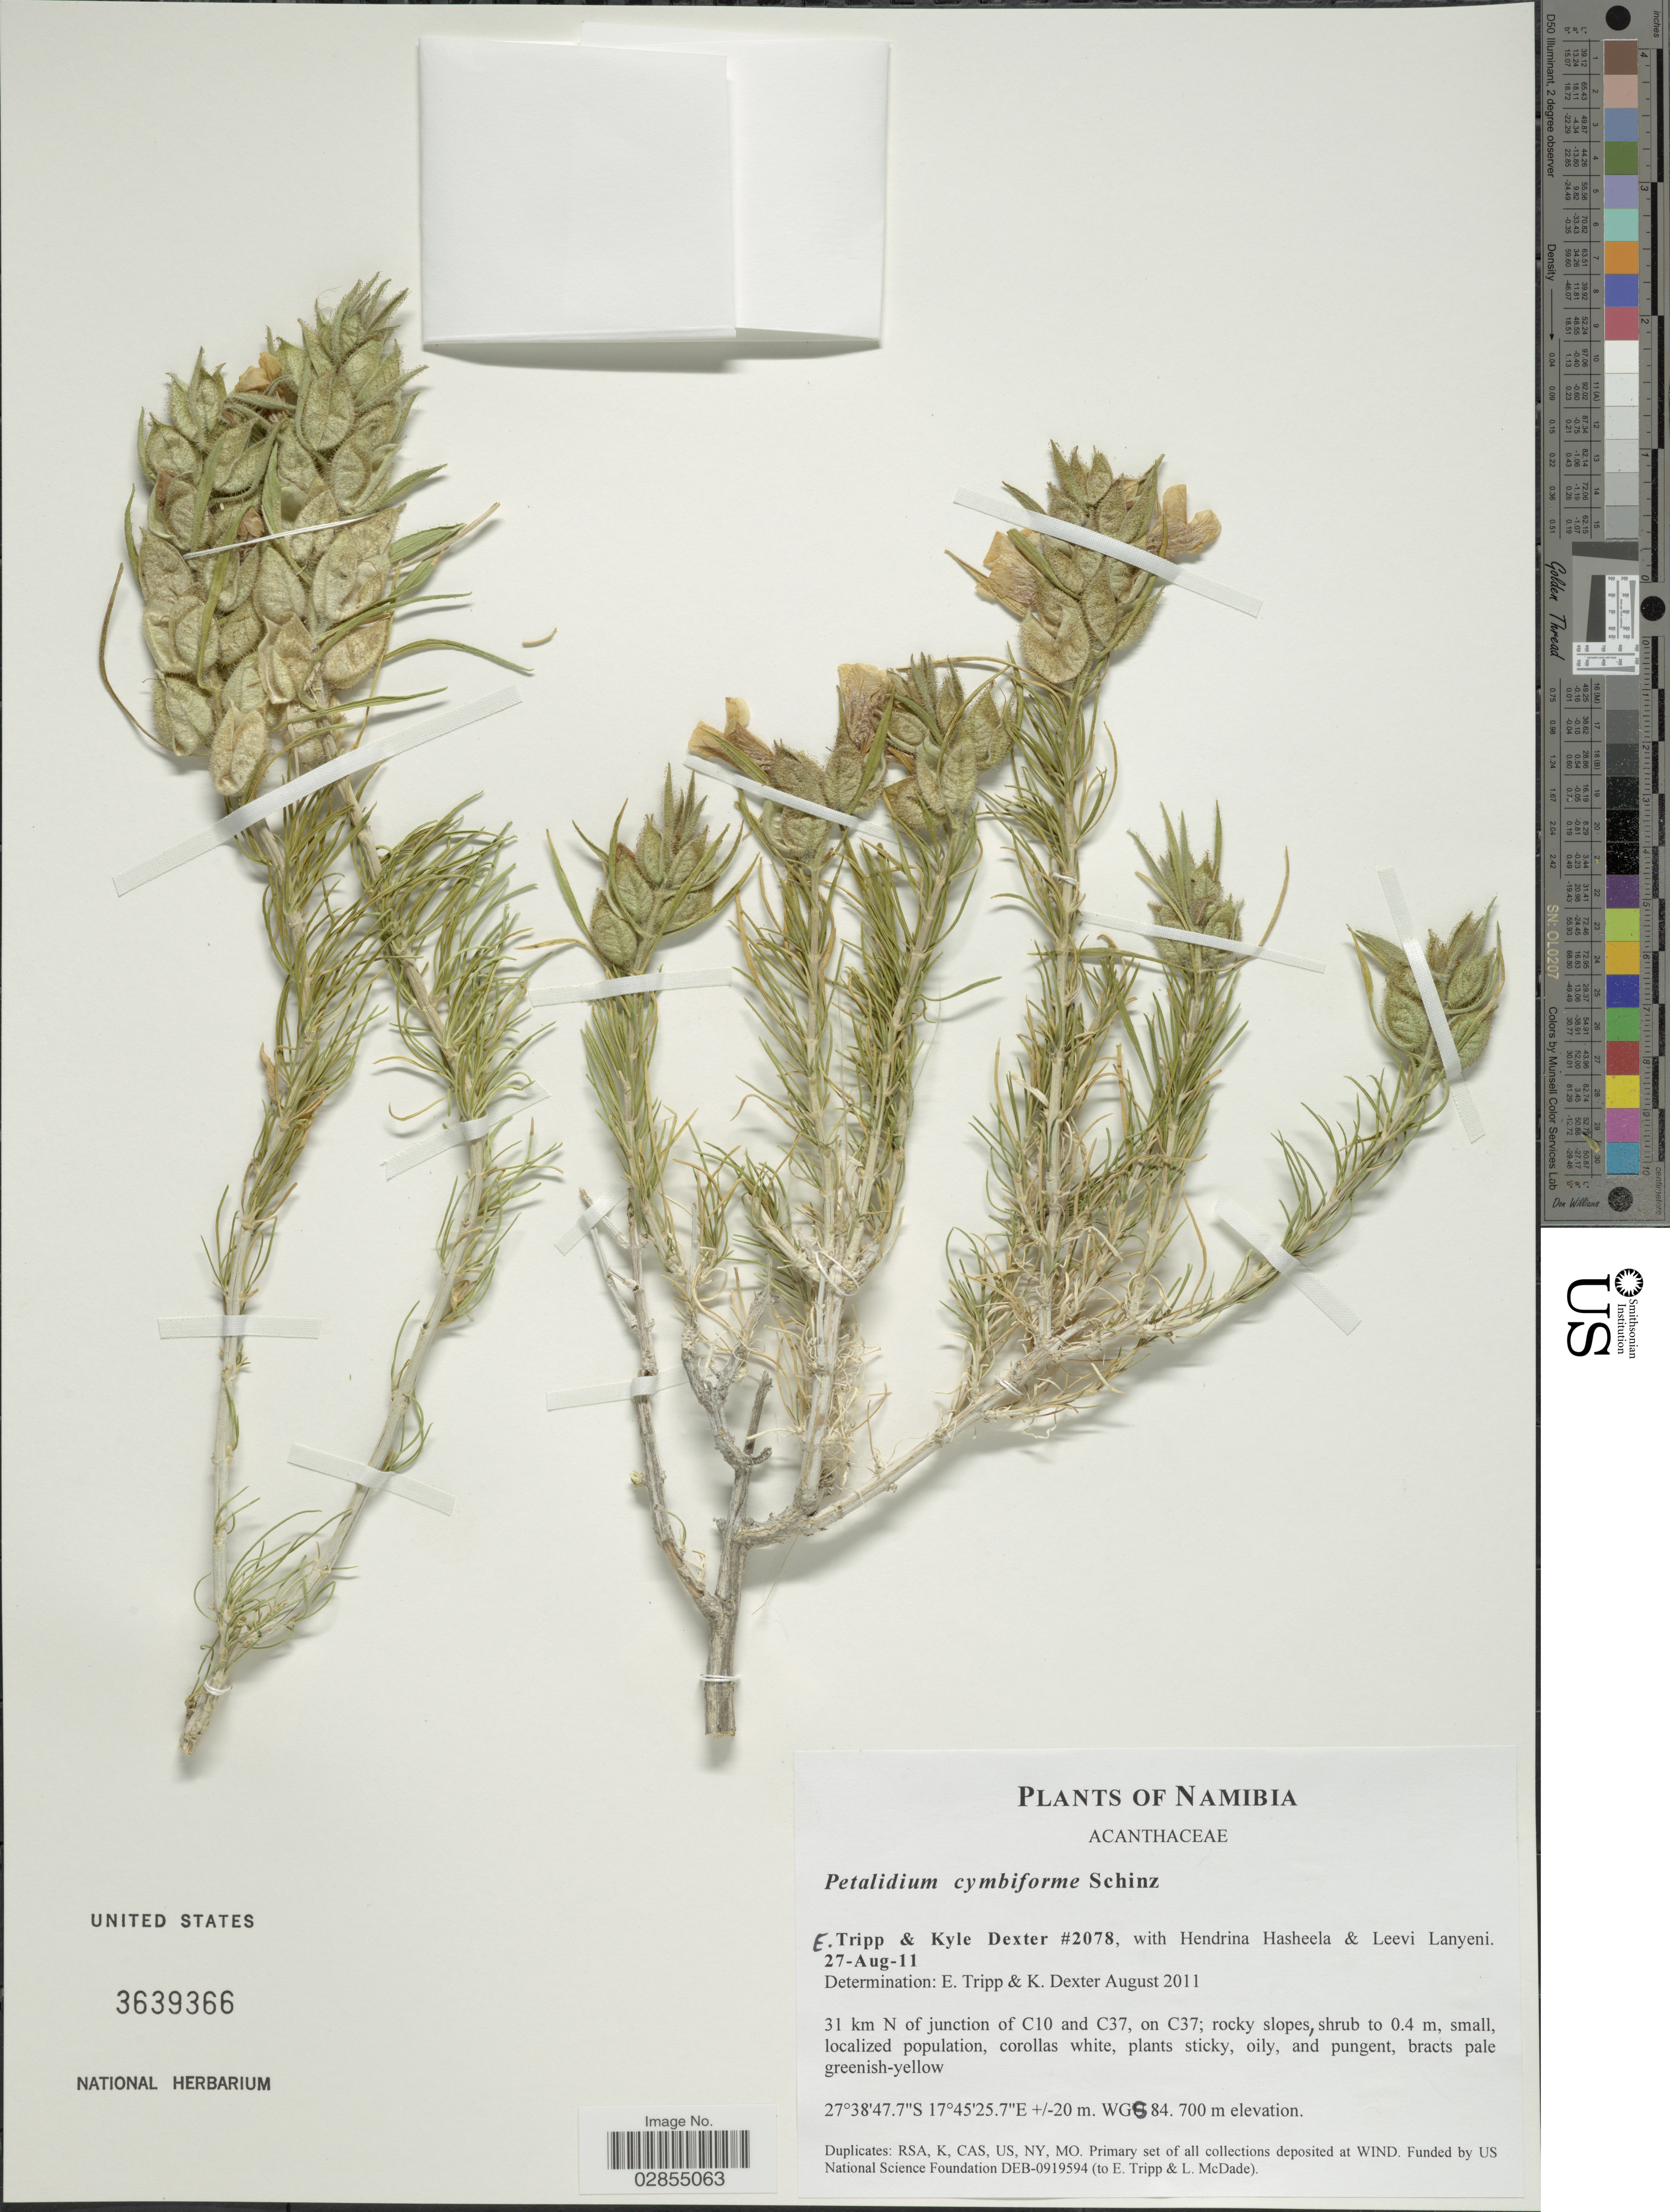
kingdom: Plantae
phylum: Tracheophyta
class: Magnoliopsida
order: Lamiales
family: Acanthaceae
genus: Petalidium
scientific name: Petalidium cymbiforme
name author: Schinz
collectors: E. Tripp, K. Dexter, H. Hasheela & L. Lanyeni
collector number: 2078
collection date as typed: Transcribed d/m/y: 27/8/11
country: Namibia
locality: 31 km N of junction of C10 and C37, on C37.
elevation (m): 700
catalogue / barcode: US 3639366